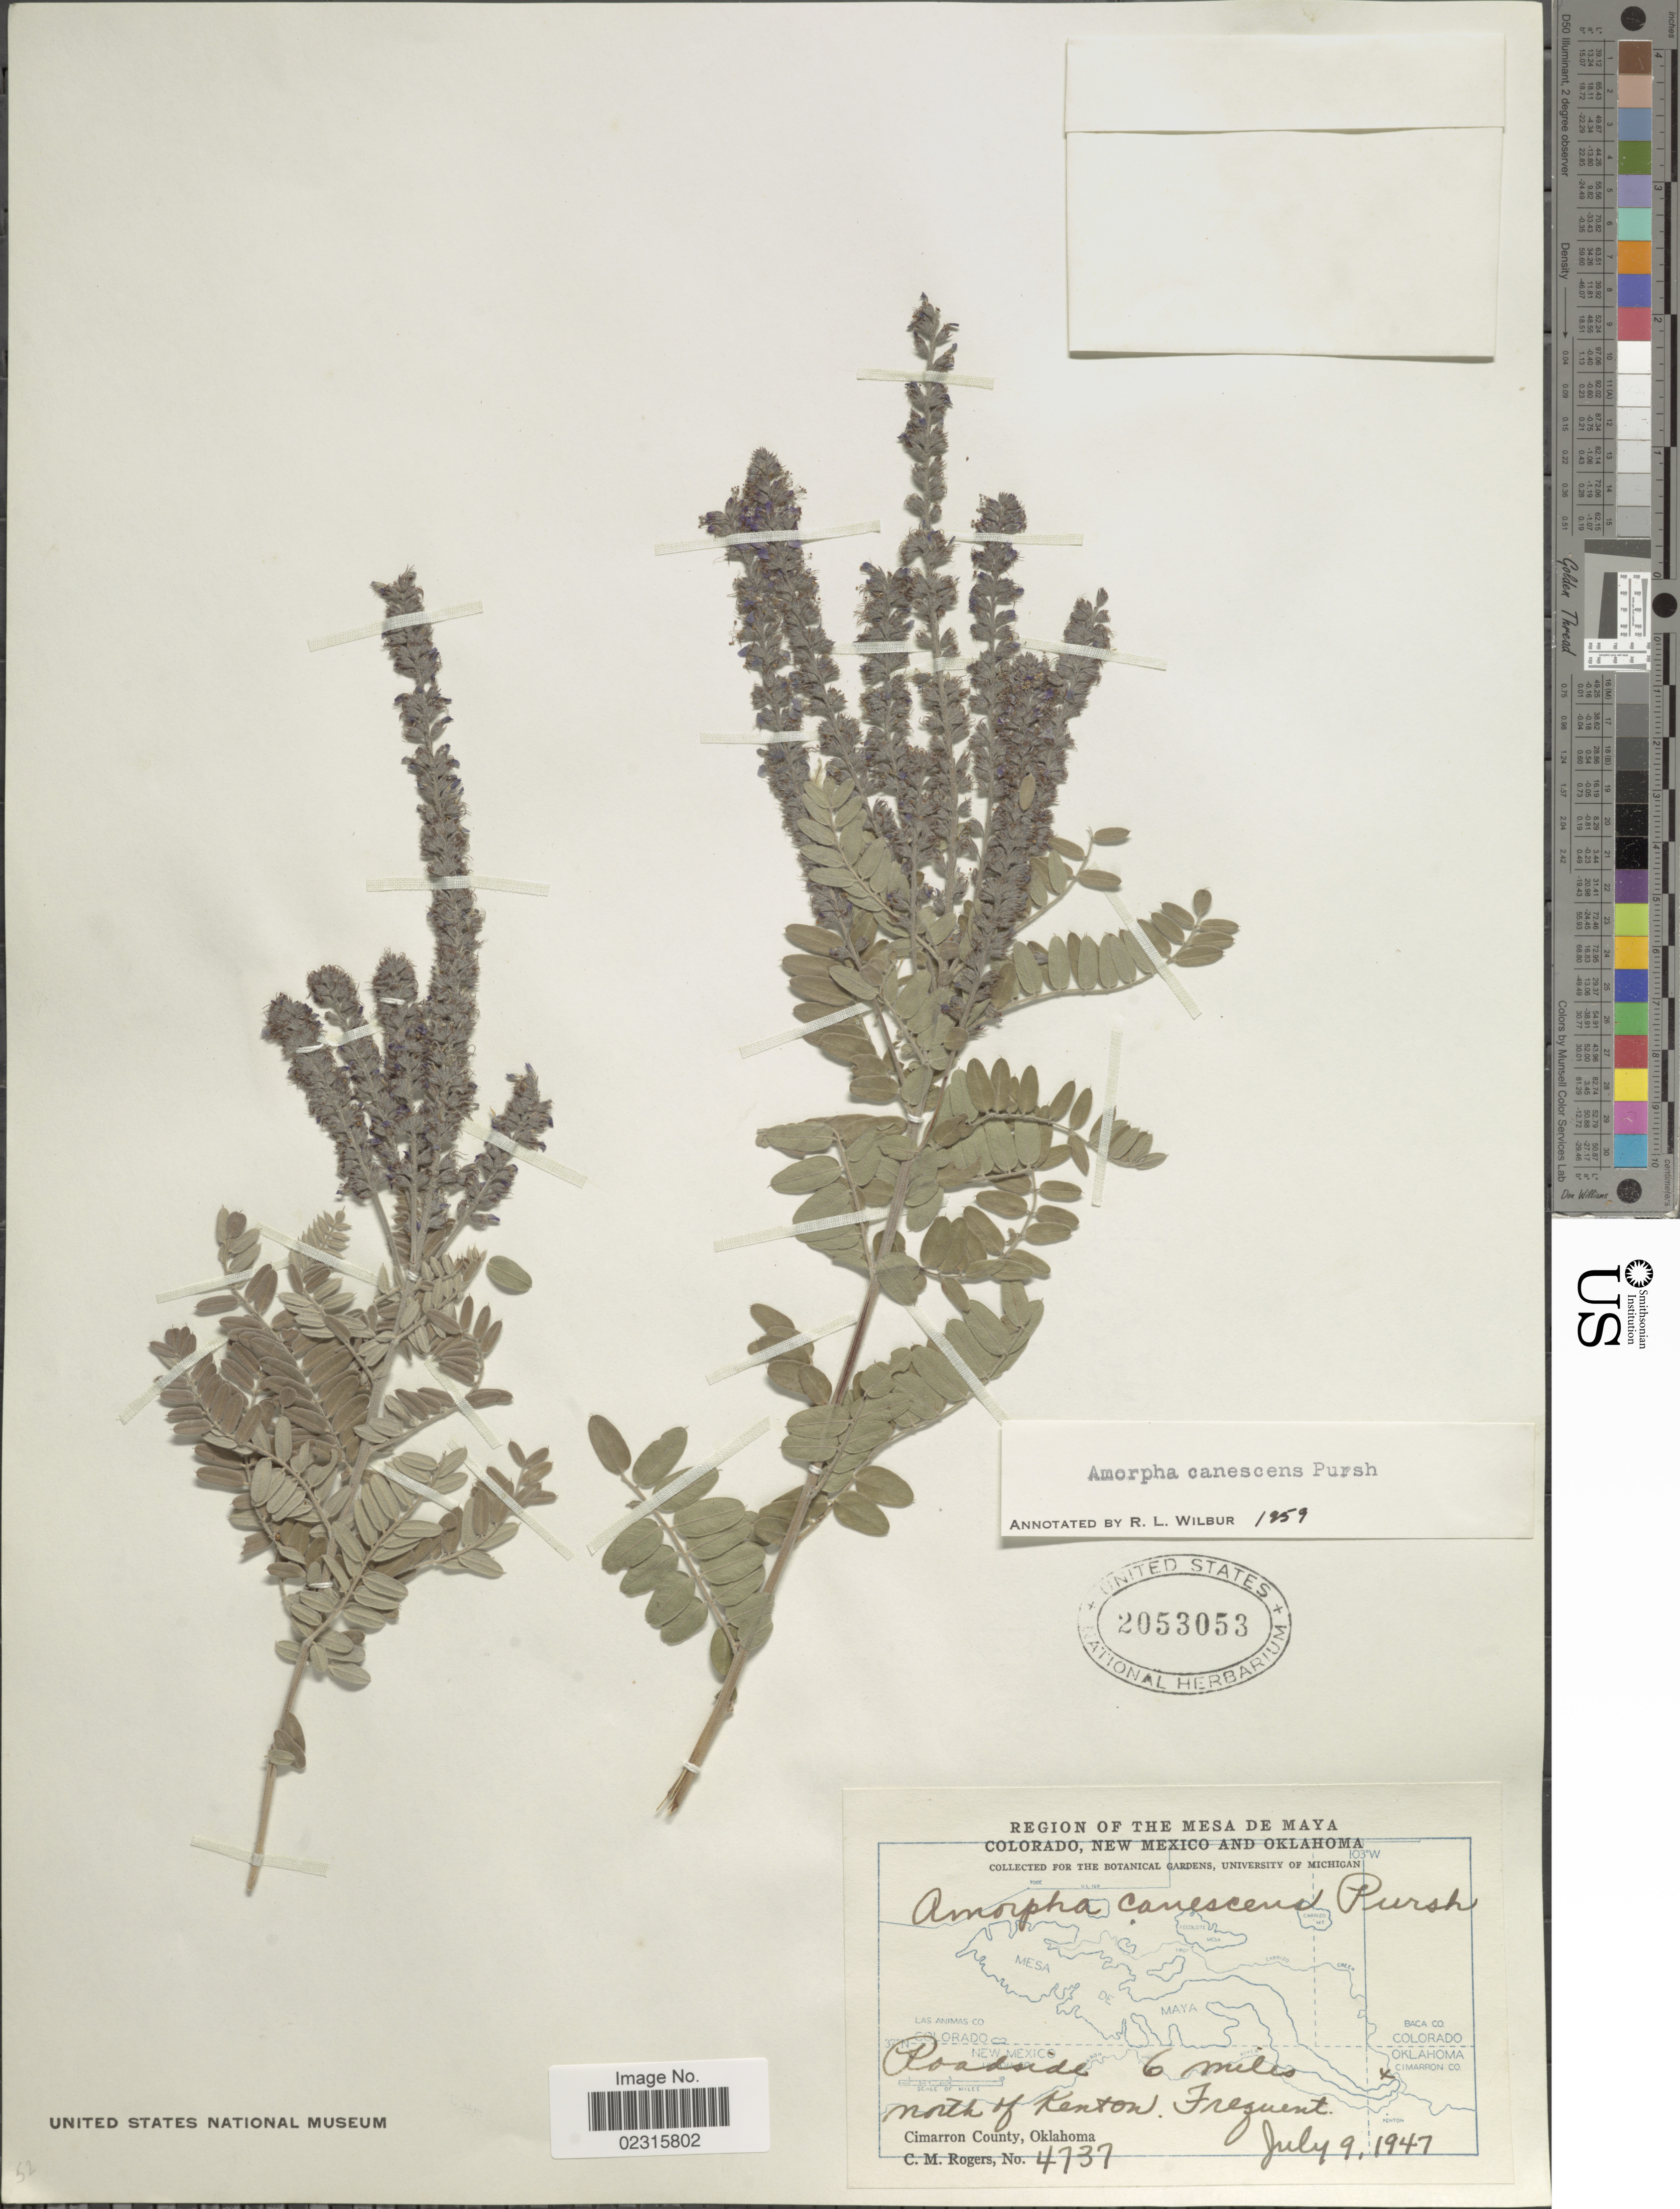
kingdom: Plantae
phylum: Tracheophyta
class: Magnoliopsida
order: Fabales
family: Fabaceae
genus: Amorpha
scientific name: Amorpha canescens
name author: Pursh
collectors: C. M. Rogers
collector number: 4737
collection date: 1947-07-09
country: United States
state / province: Oklahoma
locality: Mesa de Maya Colorado, New Mexico and Oklahoma, Roadside 6 miles north of Kenton, Cimarron County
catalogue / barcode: US 2053053